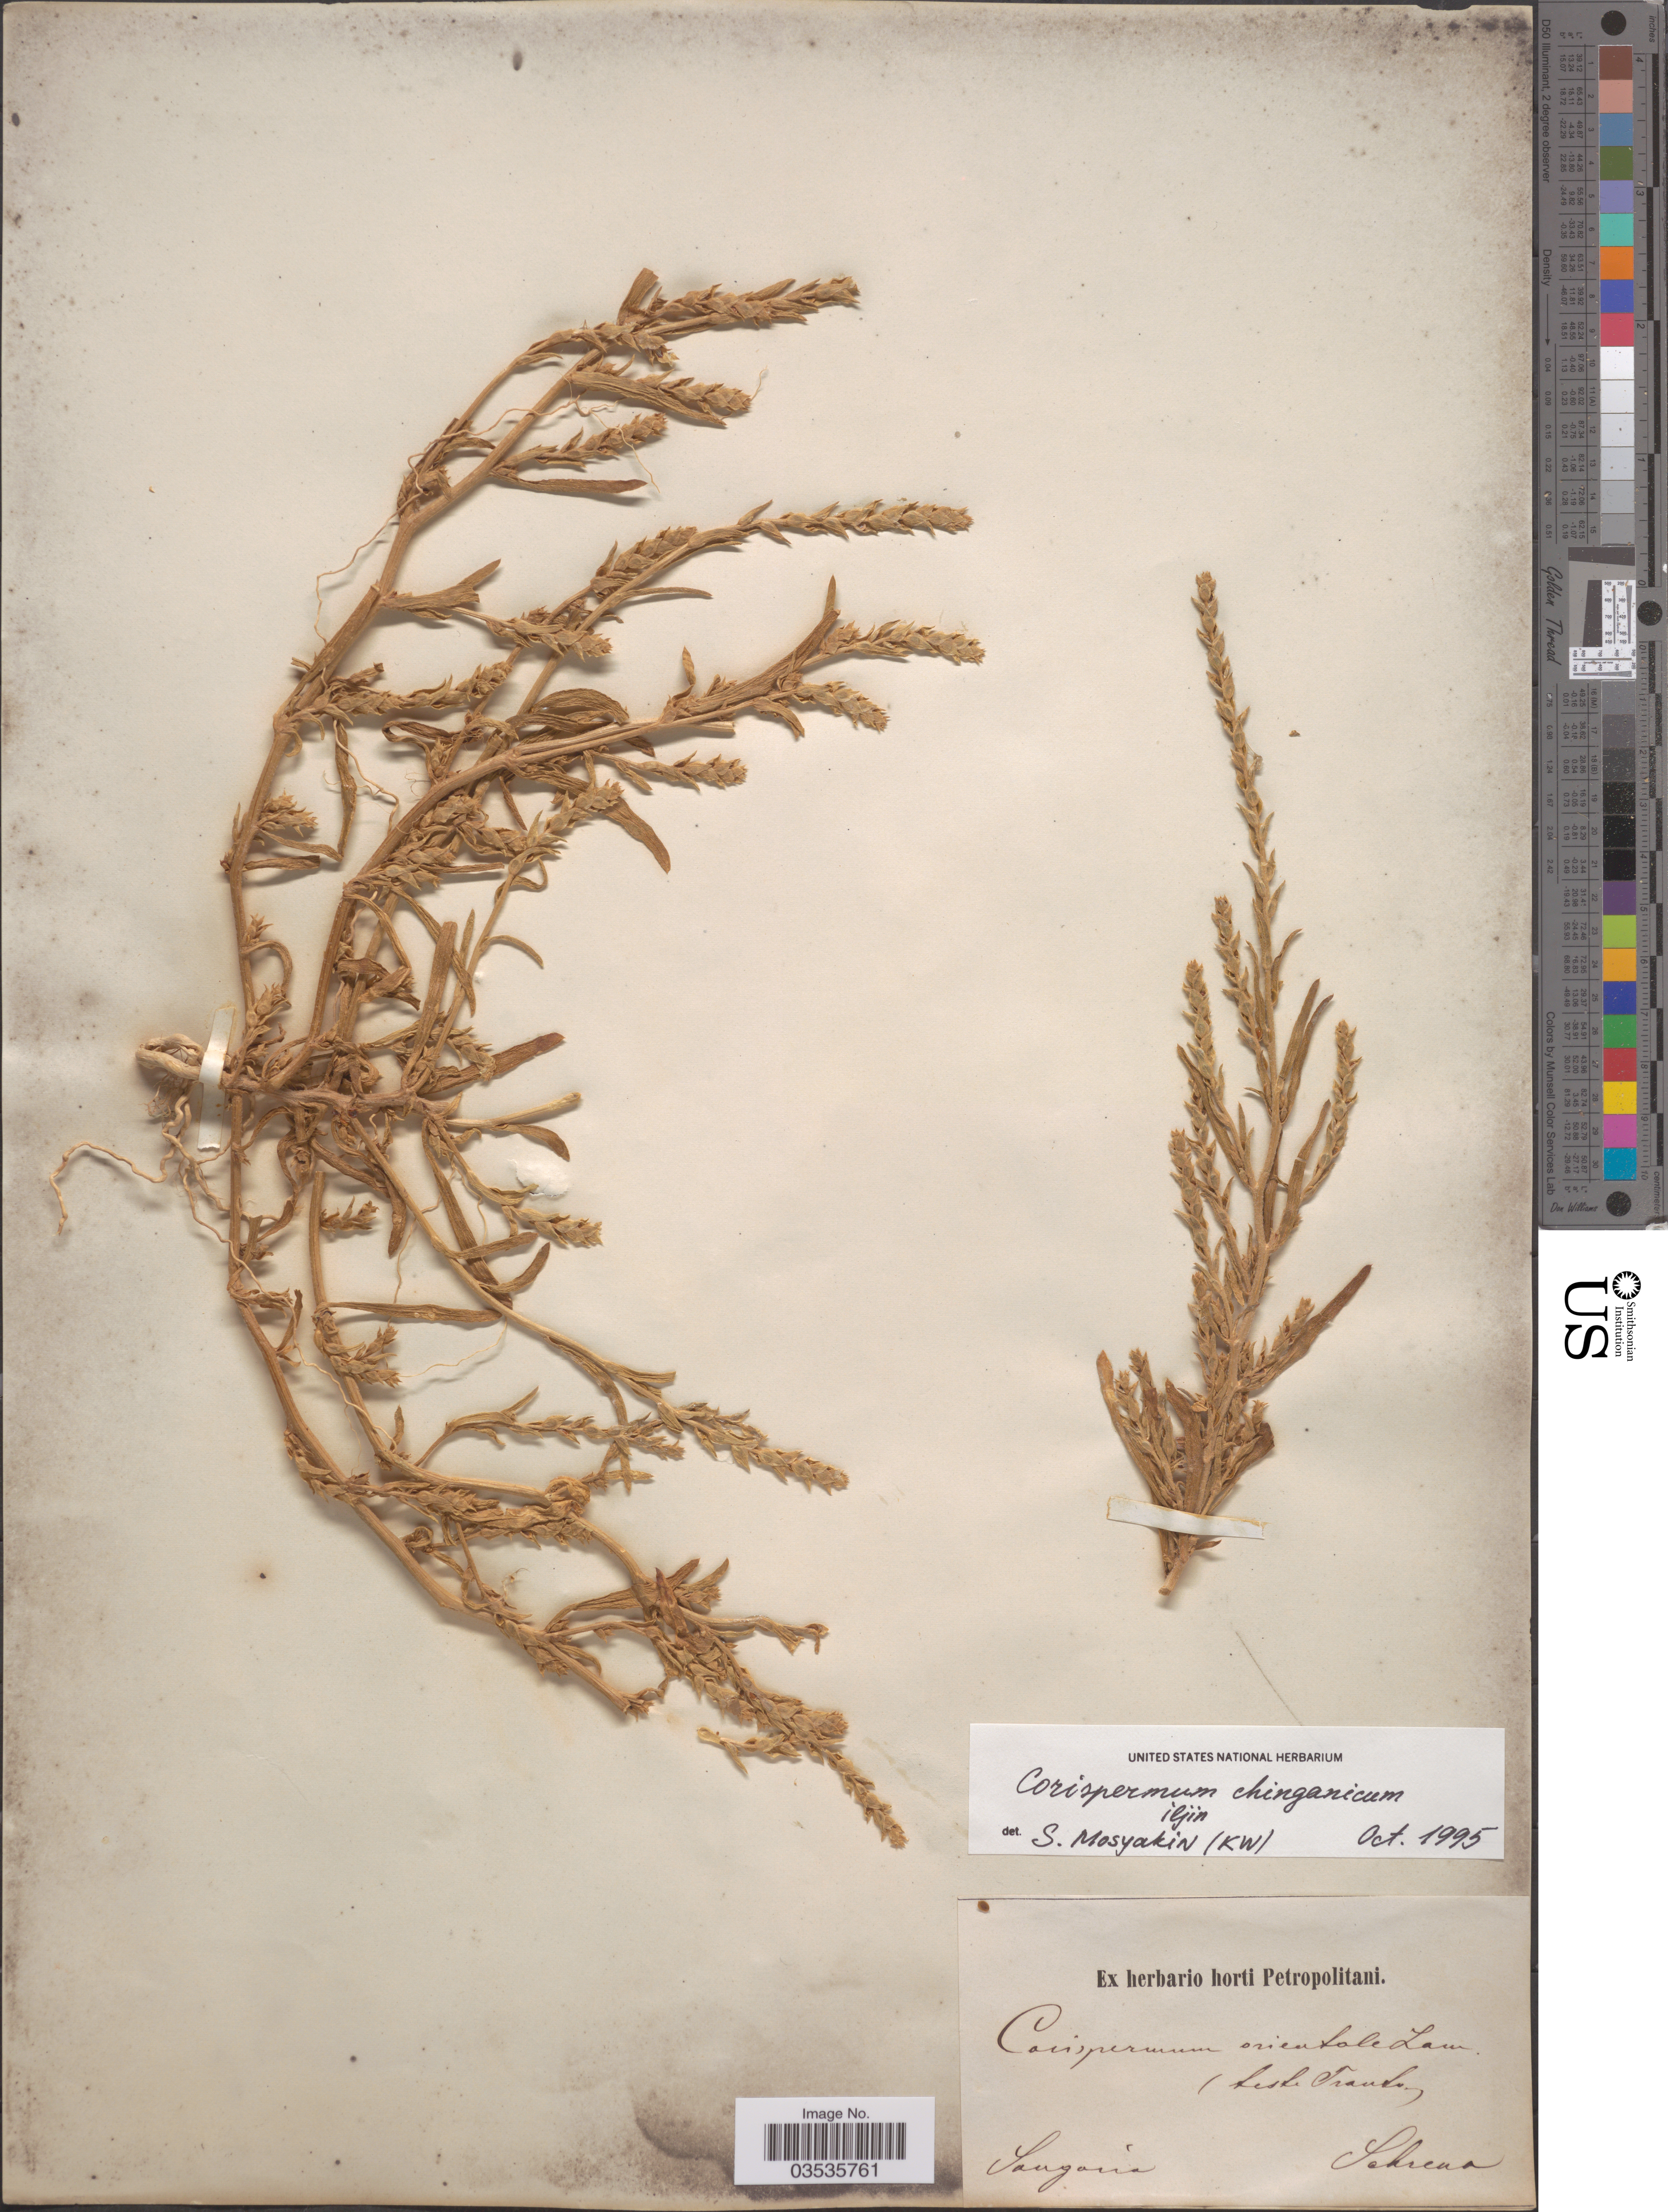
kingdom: Plantae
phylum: Tracheophyta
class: Magnoliopsida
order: Caryophyllales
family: Amaranthaceae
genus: Corispermum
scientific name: Corispermum chinganicum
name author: Iljin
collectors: A.G. Schrenk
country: Kazakhstan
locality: Songaria.